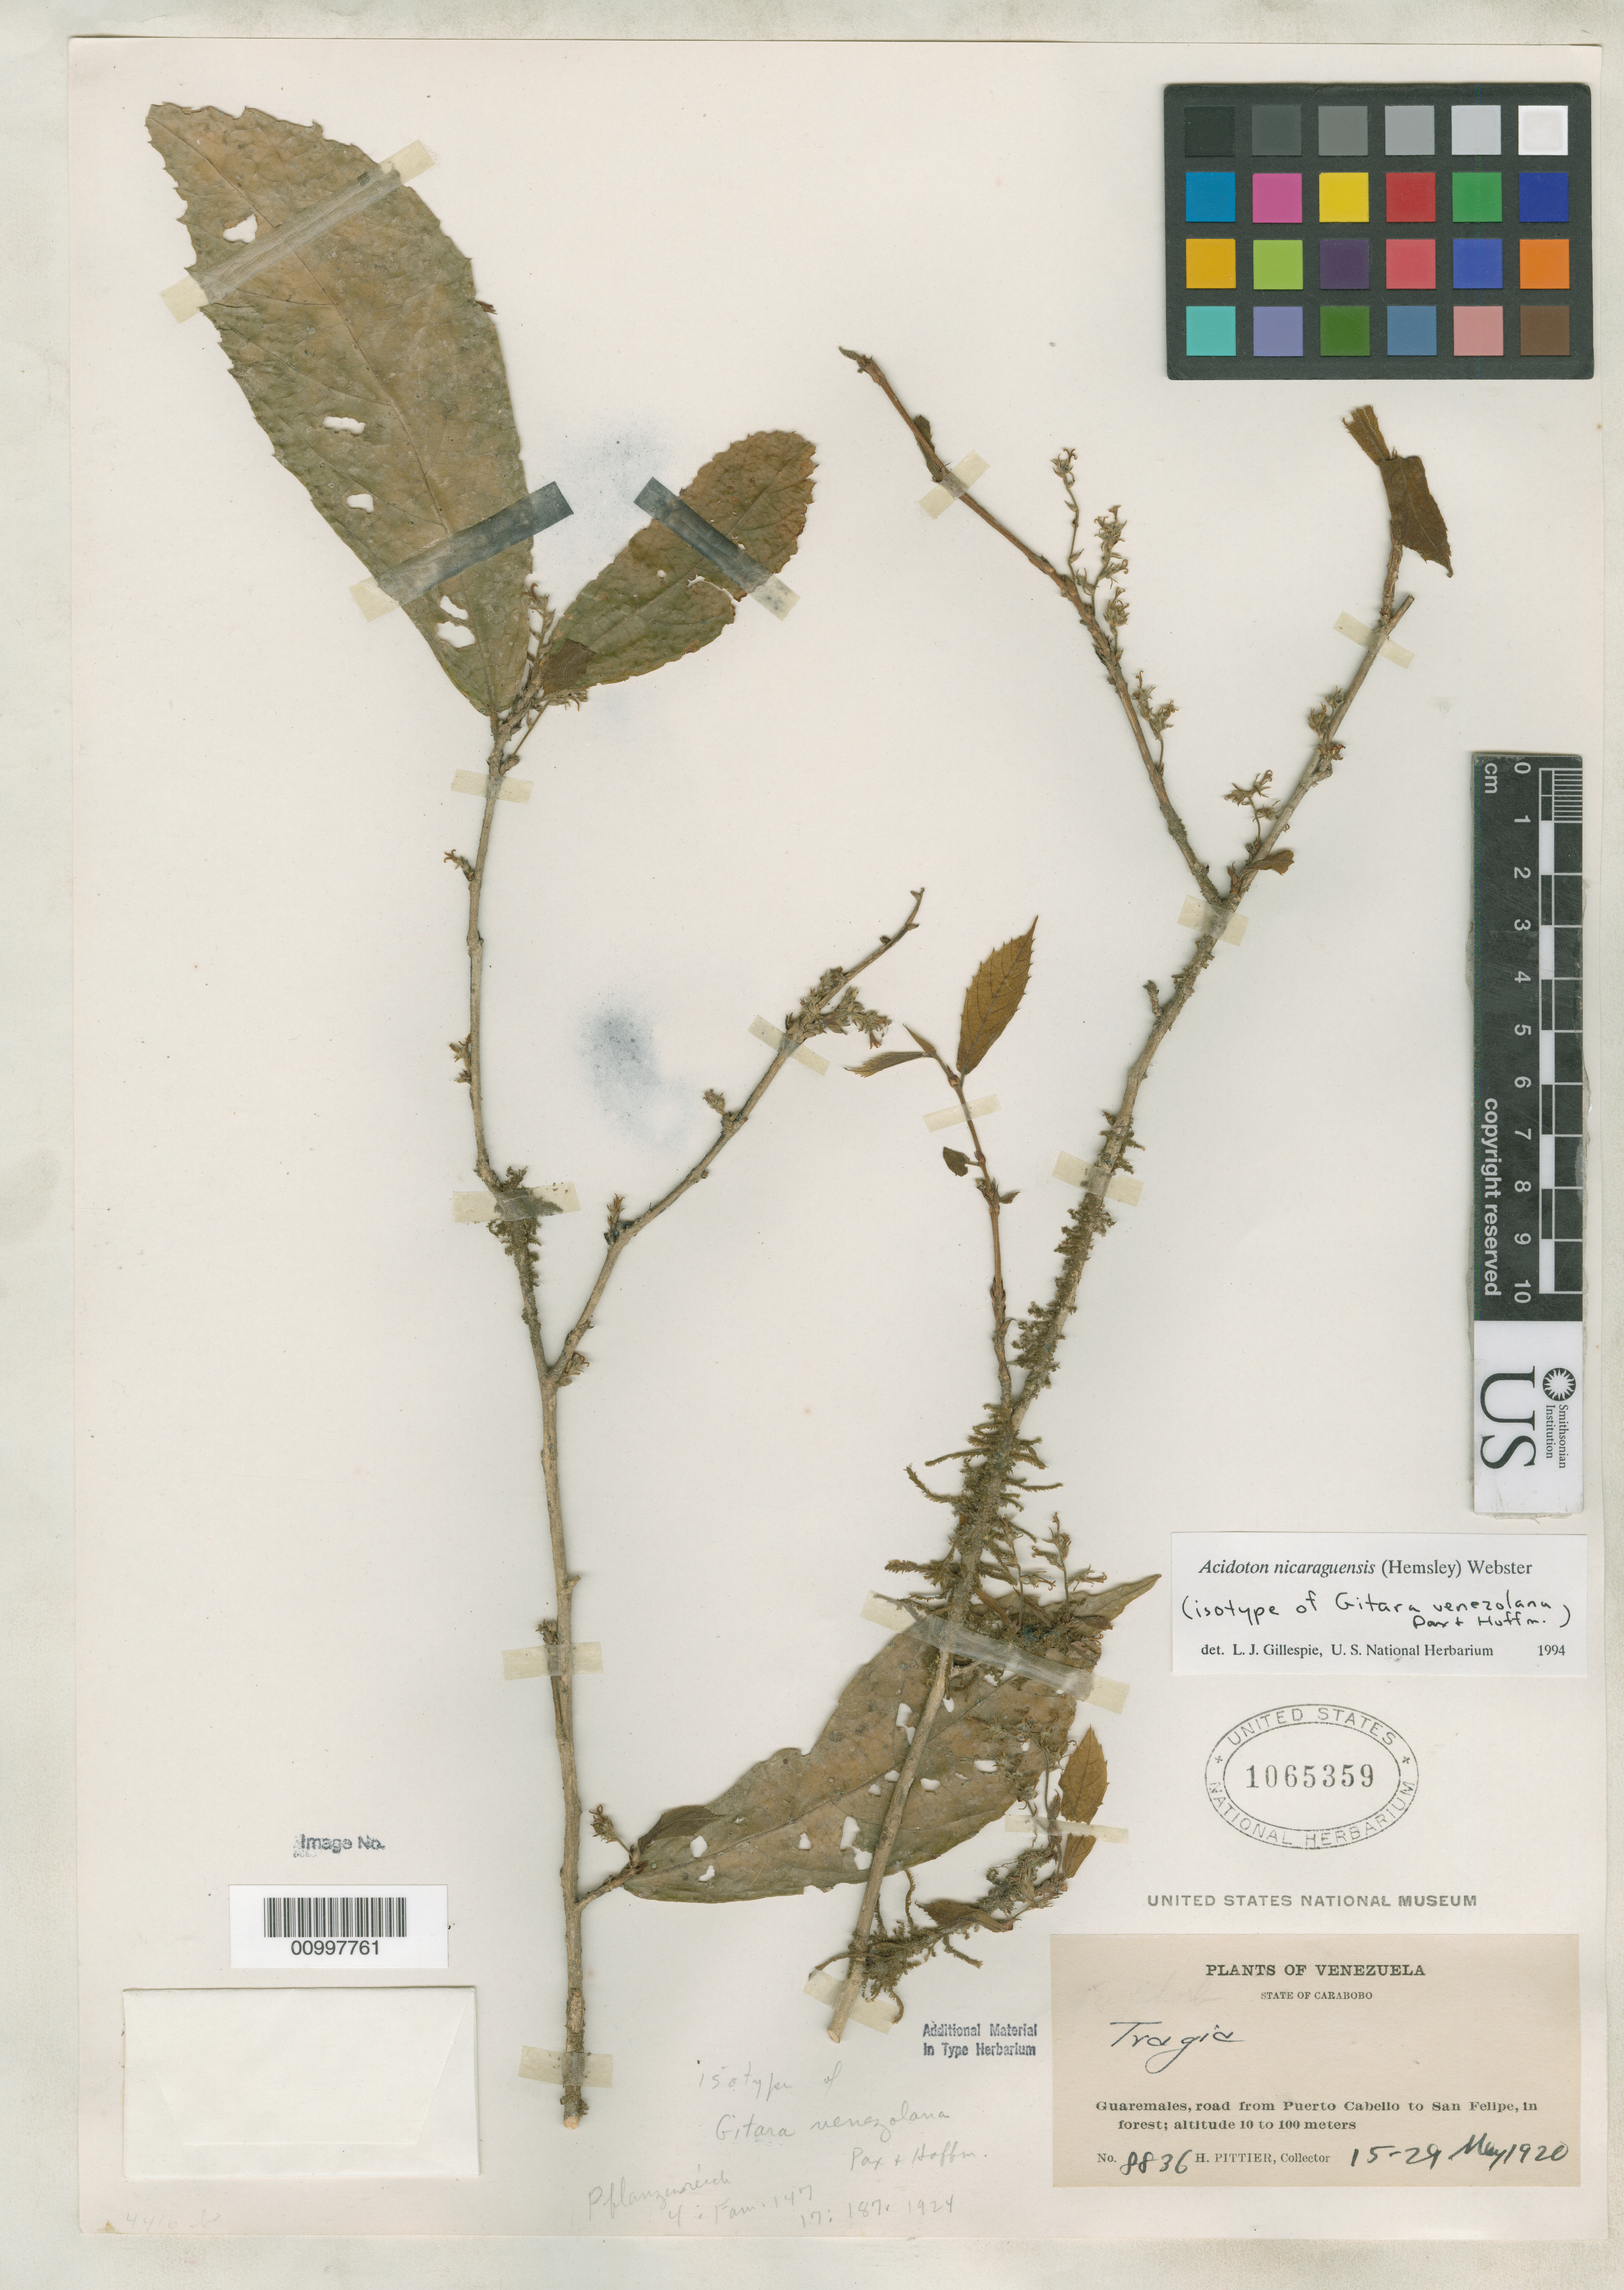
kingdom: Plantae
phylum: Tracheophyta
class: Magnoliopsida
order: Malpighiales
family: Euphorbiaceae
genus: Gitara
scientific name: Gitara venezolana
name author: Pax & K. Hoffm. in Engl.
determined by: Gillespie, L. J.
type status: Isotype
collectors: H. F. Pittier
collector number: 8836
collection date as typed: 15 May 1920 to 29 May 1920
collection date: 1920-05-15/1920-05-29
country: Venezuela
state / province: Carabobo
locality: Guaremales, road from Puerto Cabello to San Felipe, in forest.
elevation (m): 10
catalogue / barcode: US 1065359